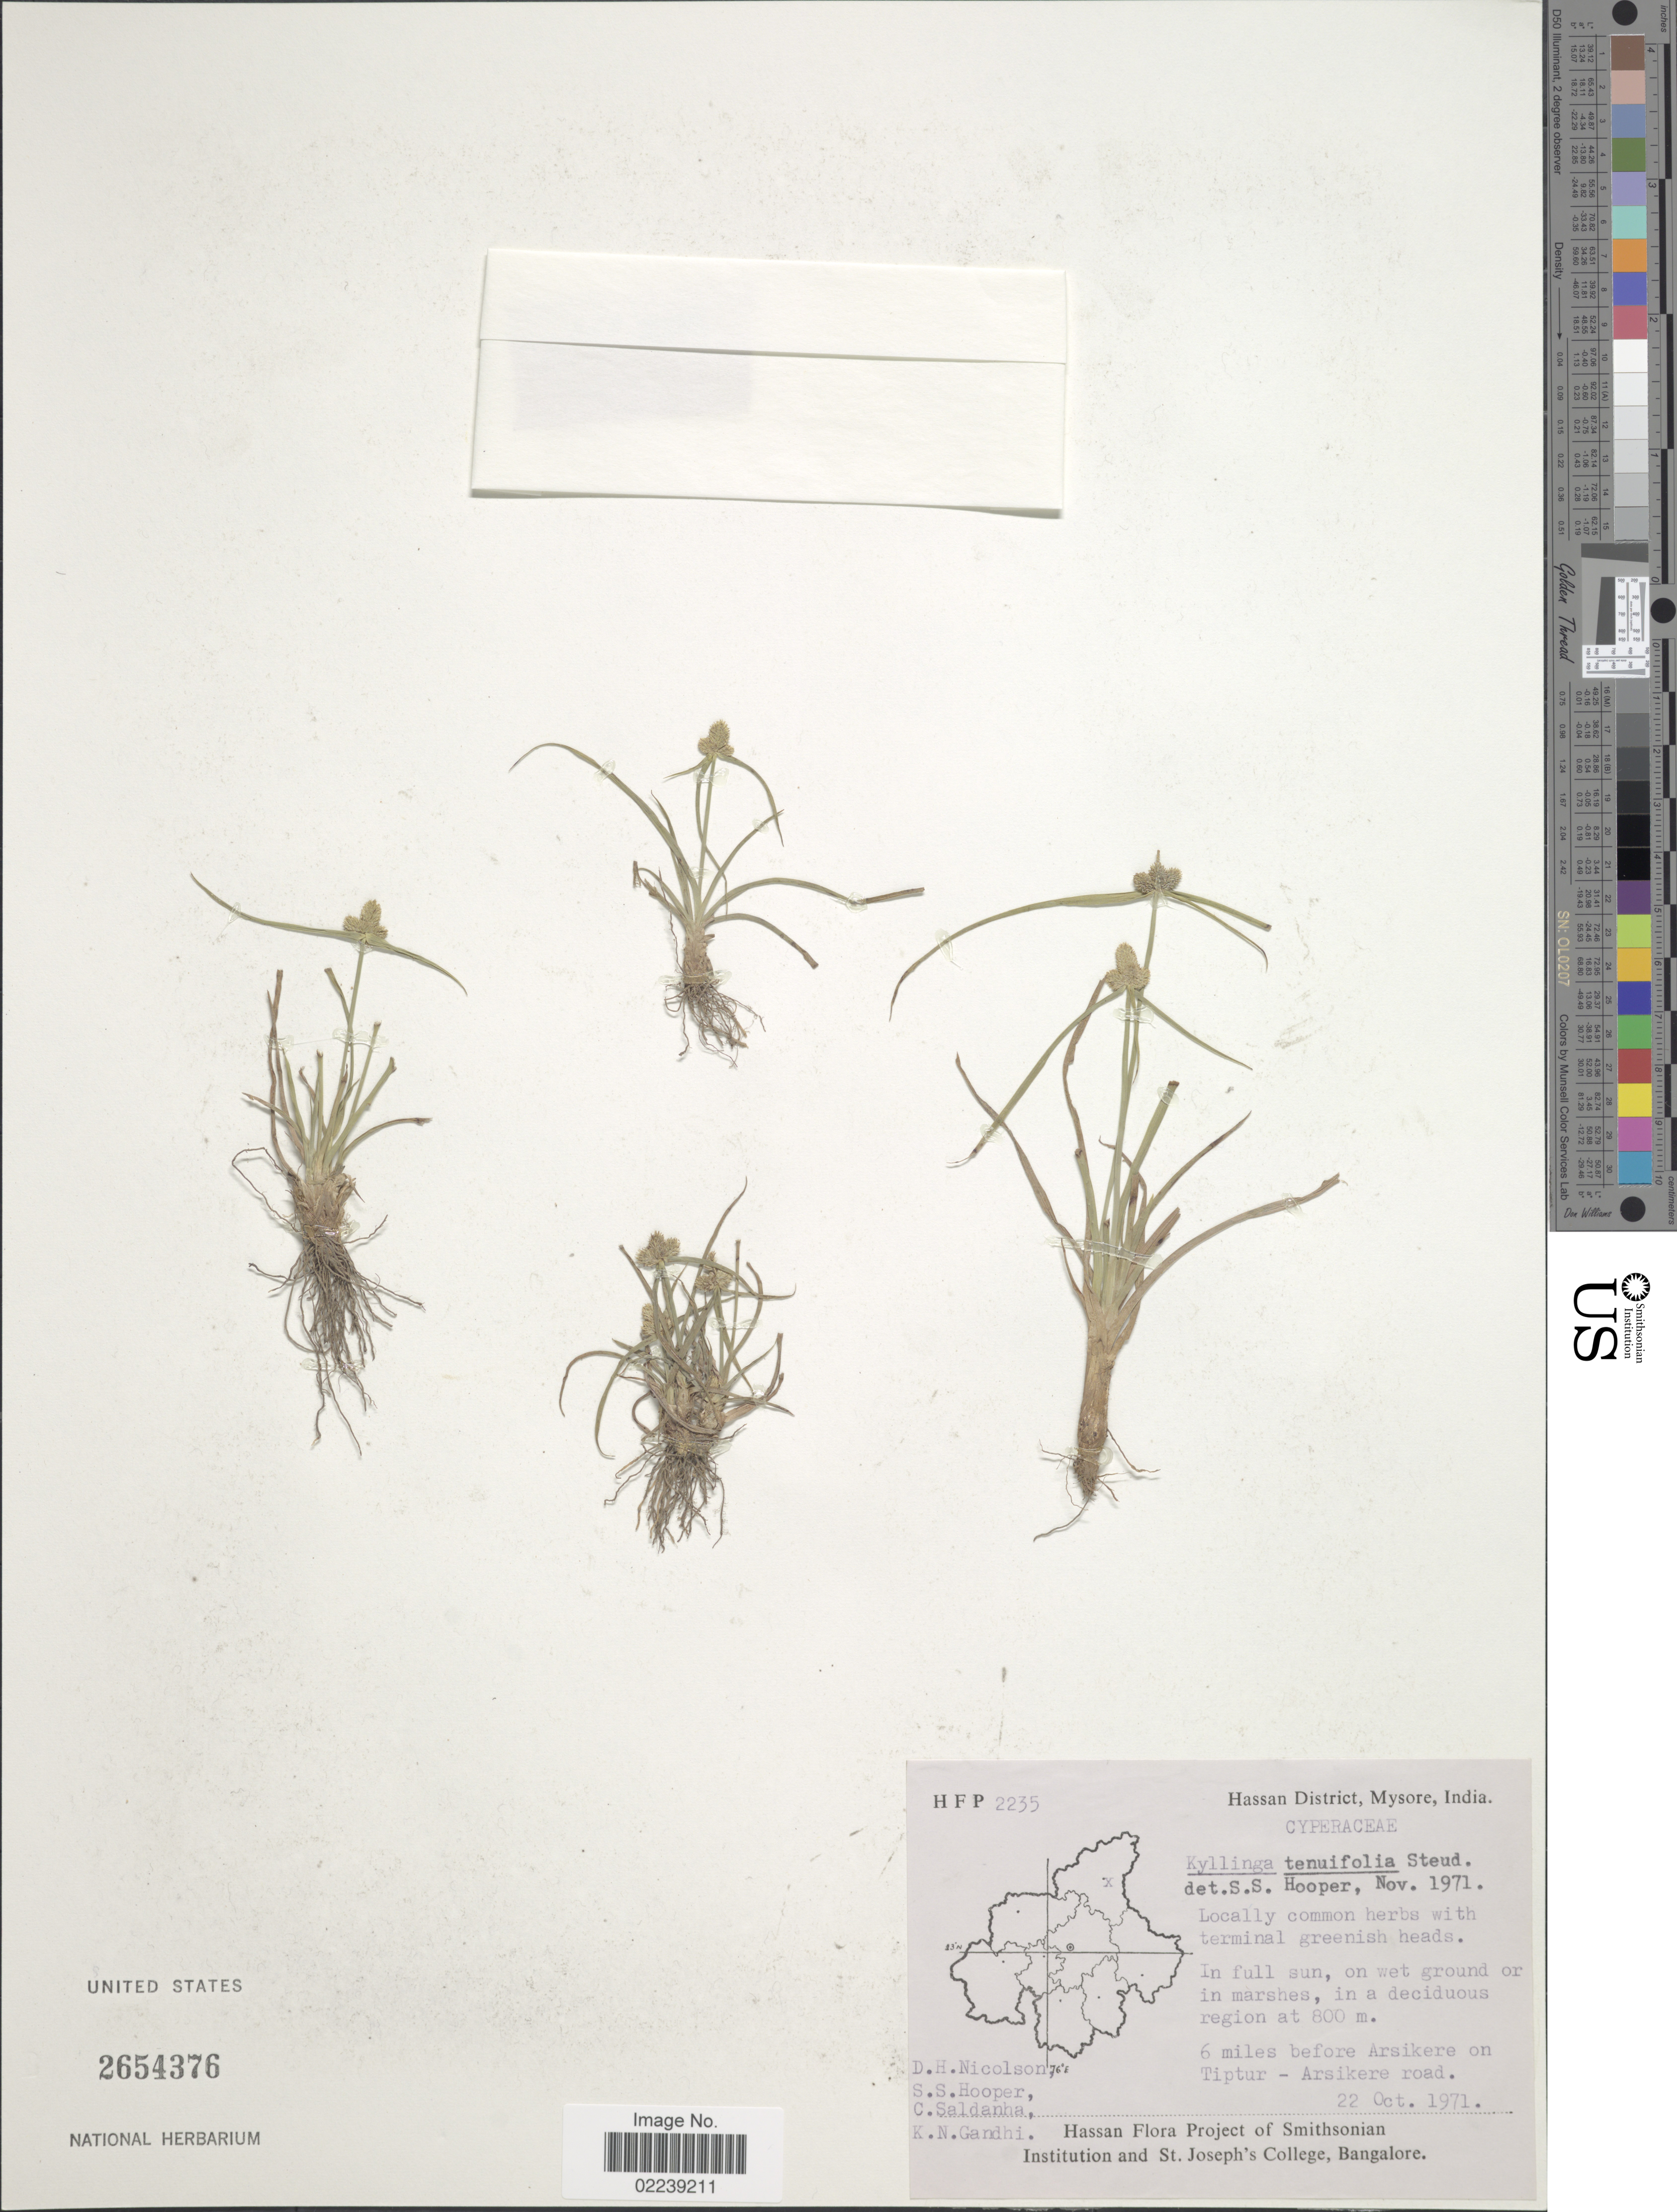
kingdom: Plantae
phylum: Tracheophyta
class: Liliopsida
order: Poales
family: Cyperaceae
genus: Cyperus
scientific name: Cyperus tenuifolius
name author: (Steud.) Dandy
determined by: Strong, M. T., (US), Smithsonian Institution - National Museum of Natural History (UNITED STATES)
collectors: D. H. Nicolson, S. S. Hooper, C. Saldanha & K. N. Gandhi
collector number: HFP2235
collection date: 1971-10-22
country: India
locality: Hassan District, Mysore.6 miles before Arsikere on Tiptur- Arsikere road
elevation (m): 800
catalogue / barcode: US 2654376